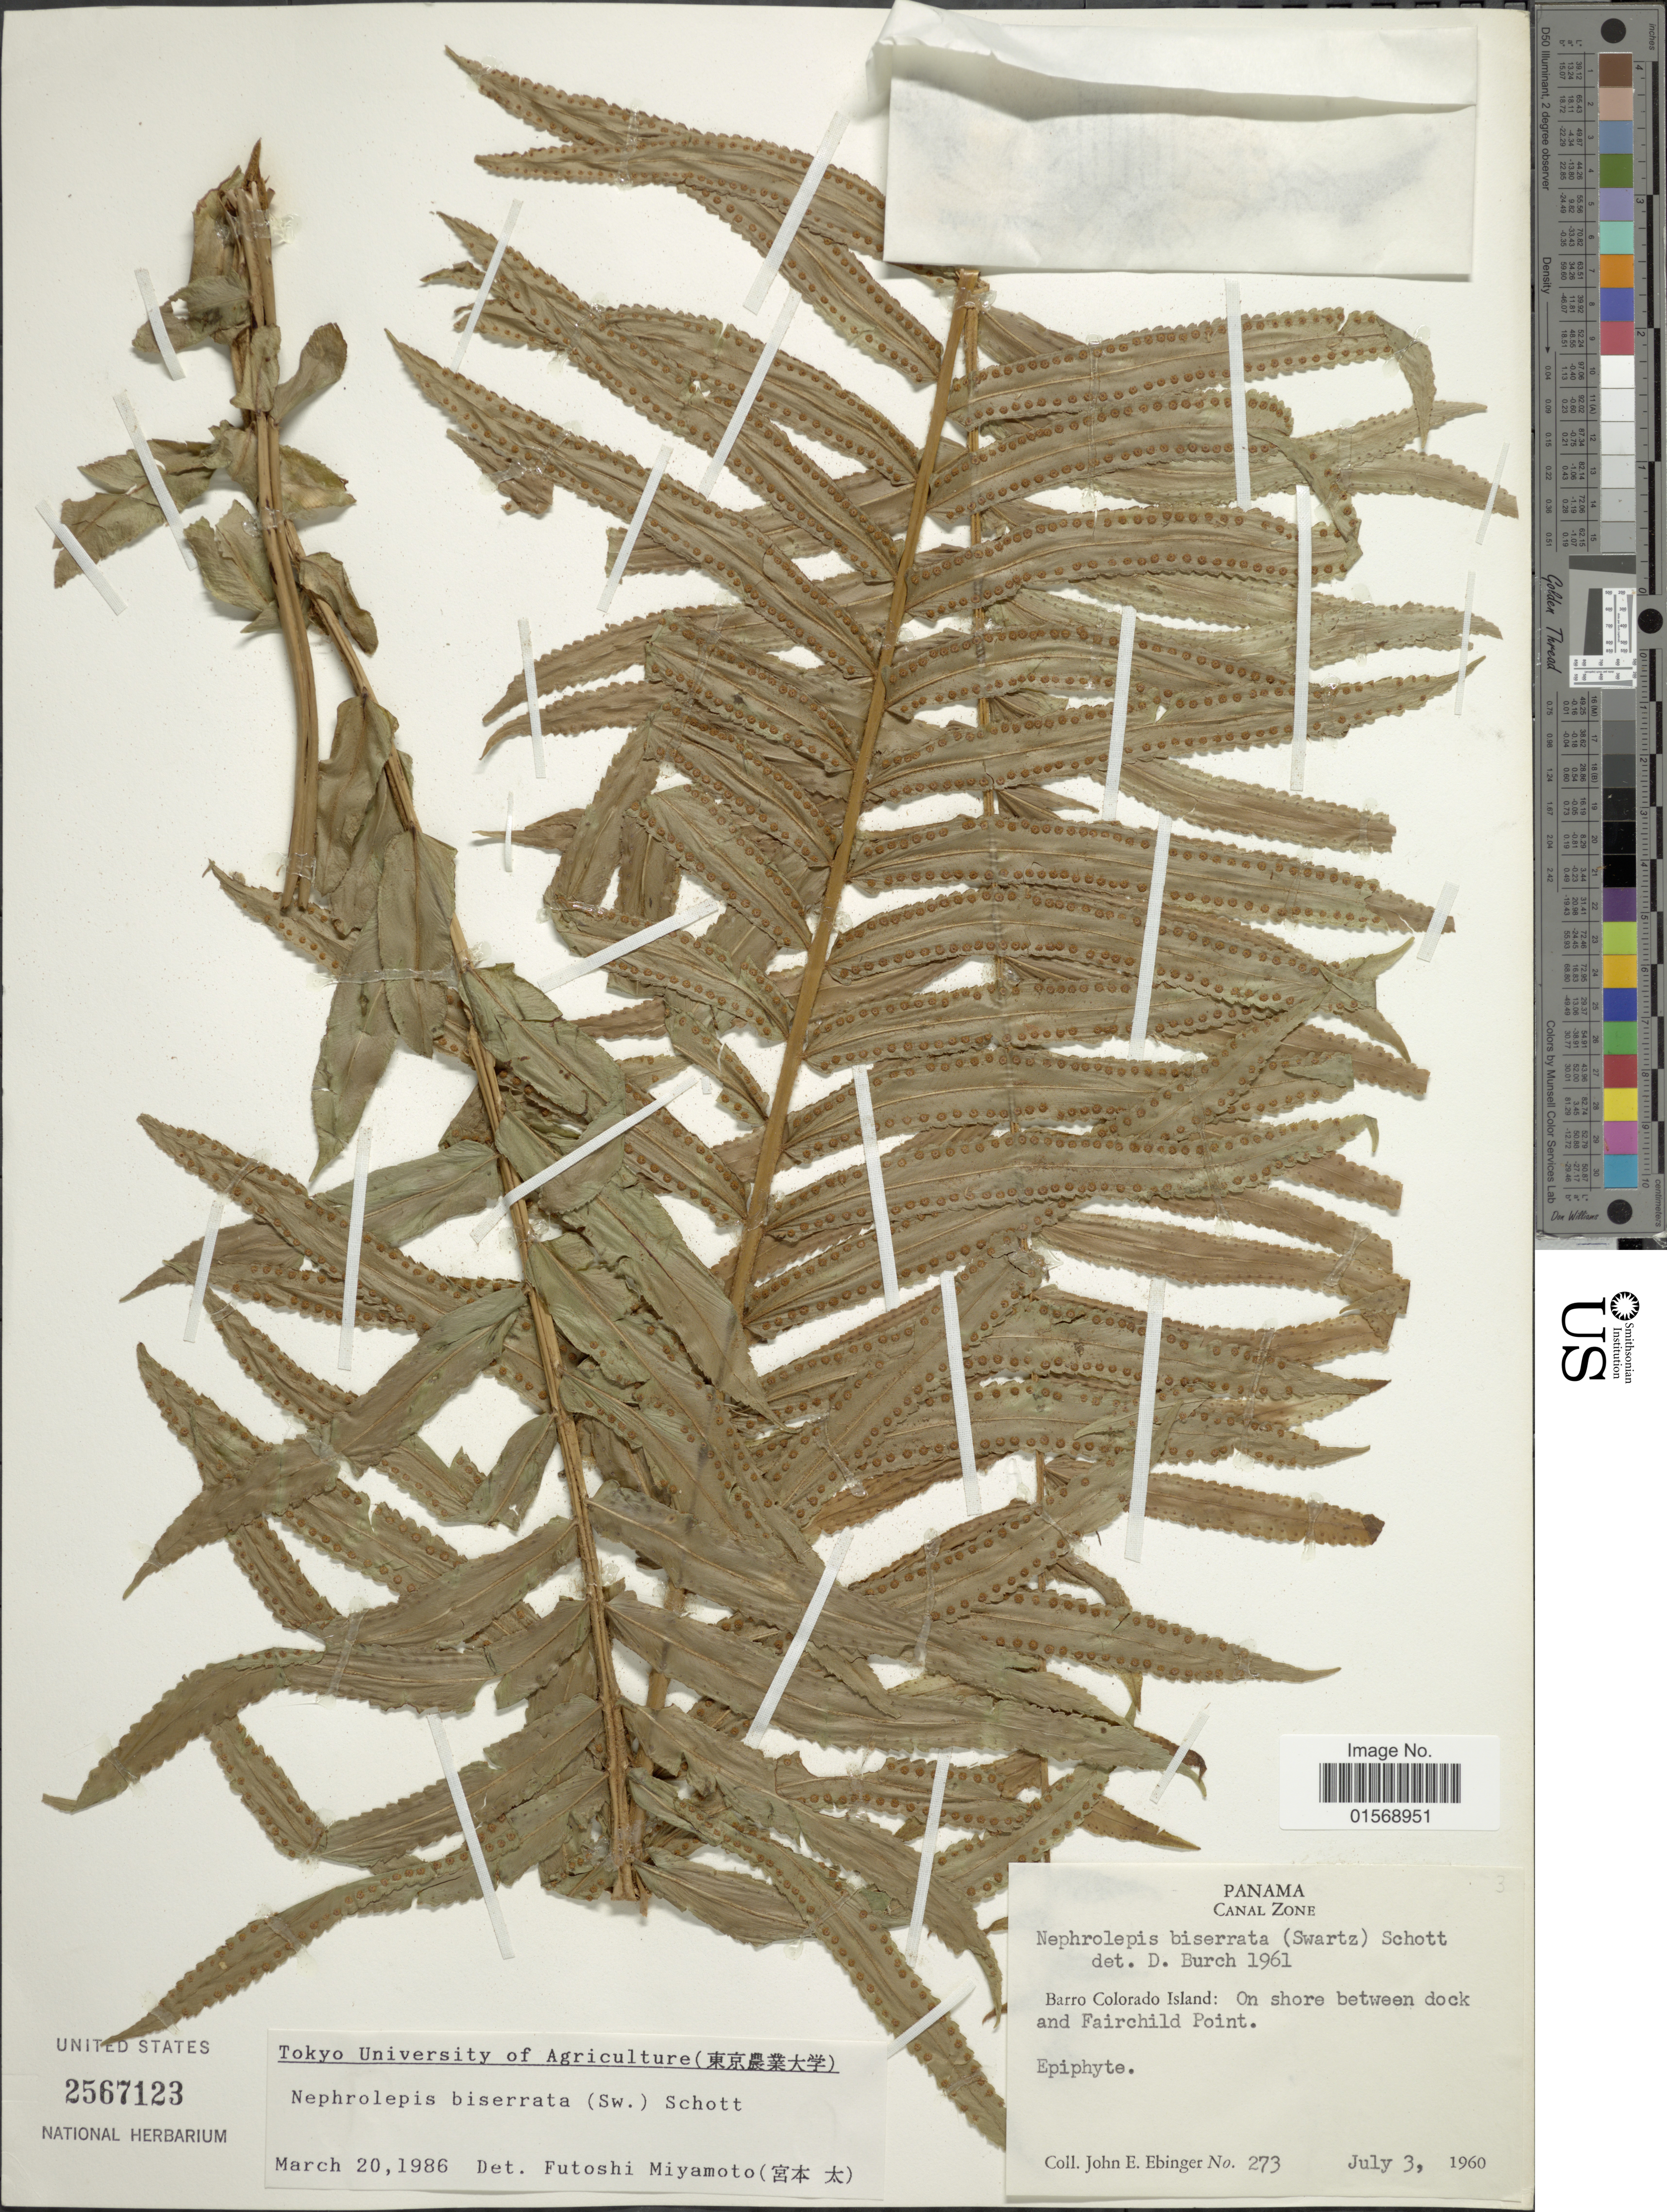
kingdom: Plantae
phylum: Tracheophyta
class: Polypodiopsida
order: Polypodiales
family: Nephrolepidaceae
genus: Nephrolepis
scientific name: Nephrolepis biserrata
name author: (Sw.) Schott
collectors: J. Ebinger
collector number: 273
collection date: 1960-07-03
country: Panama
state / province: Panamá Oeste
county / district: Canal Zone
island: Barro Colorado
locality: Panama, Canal Zone. Barro Colorado Island: On shore between dock and Fairchild Point.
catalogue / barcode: US 2567123